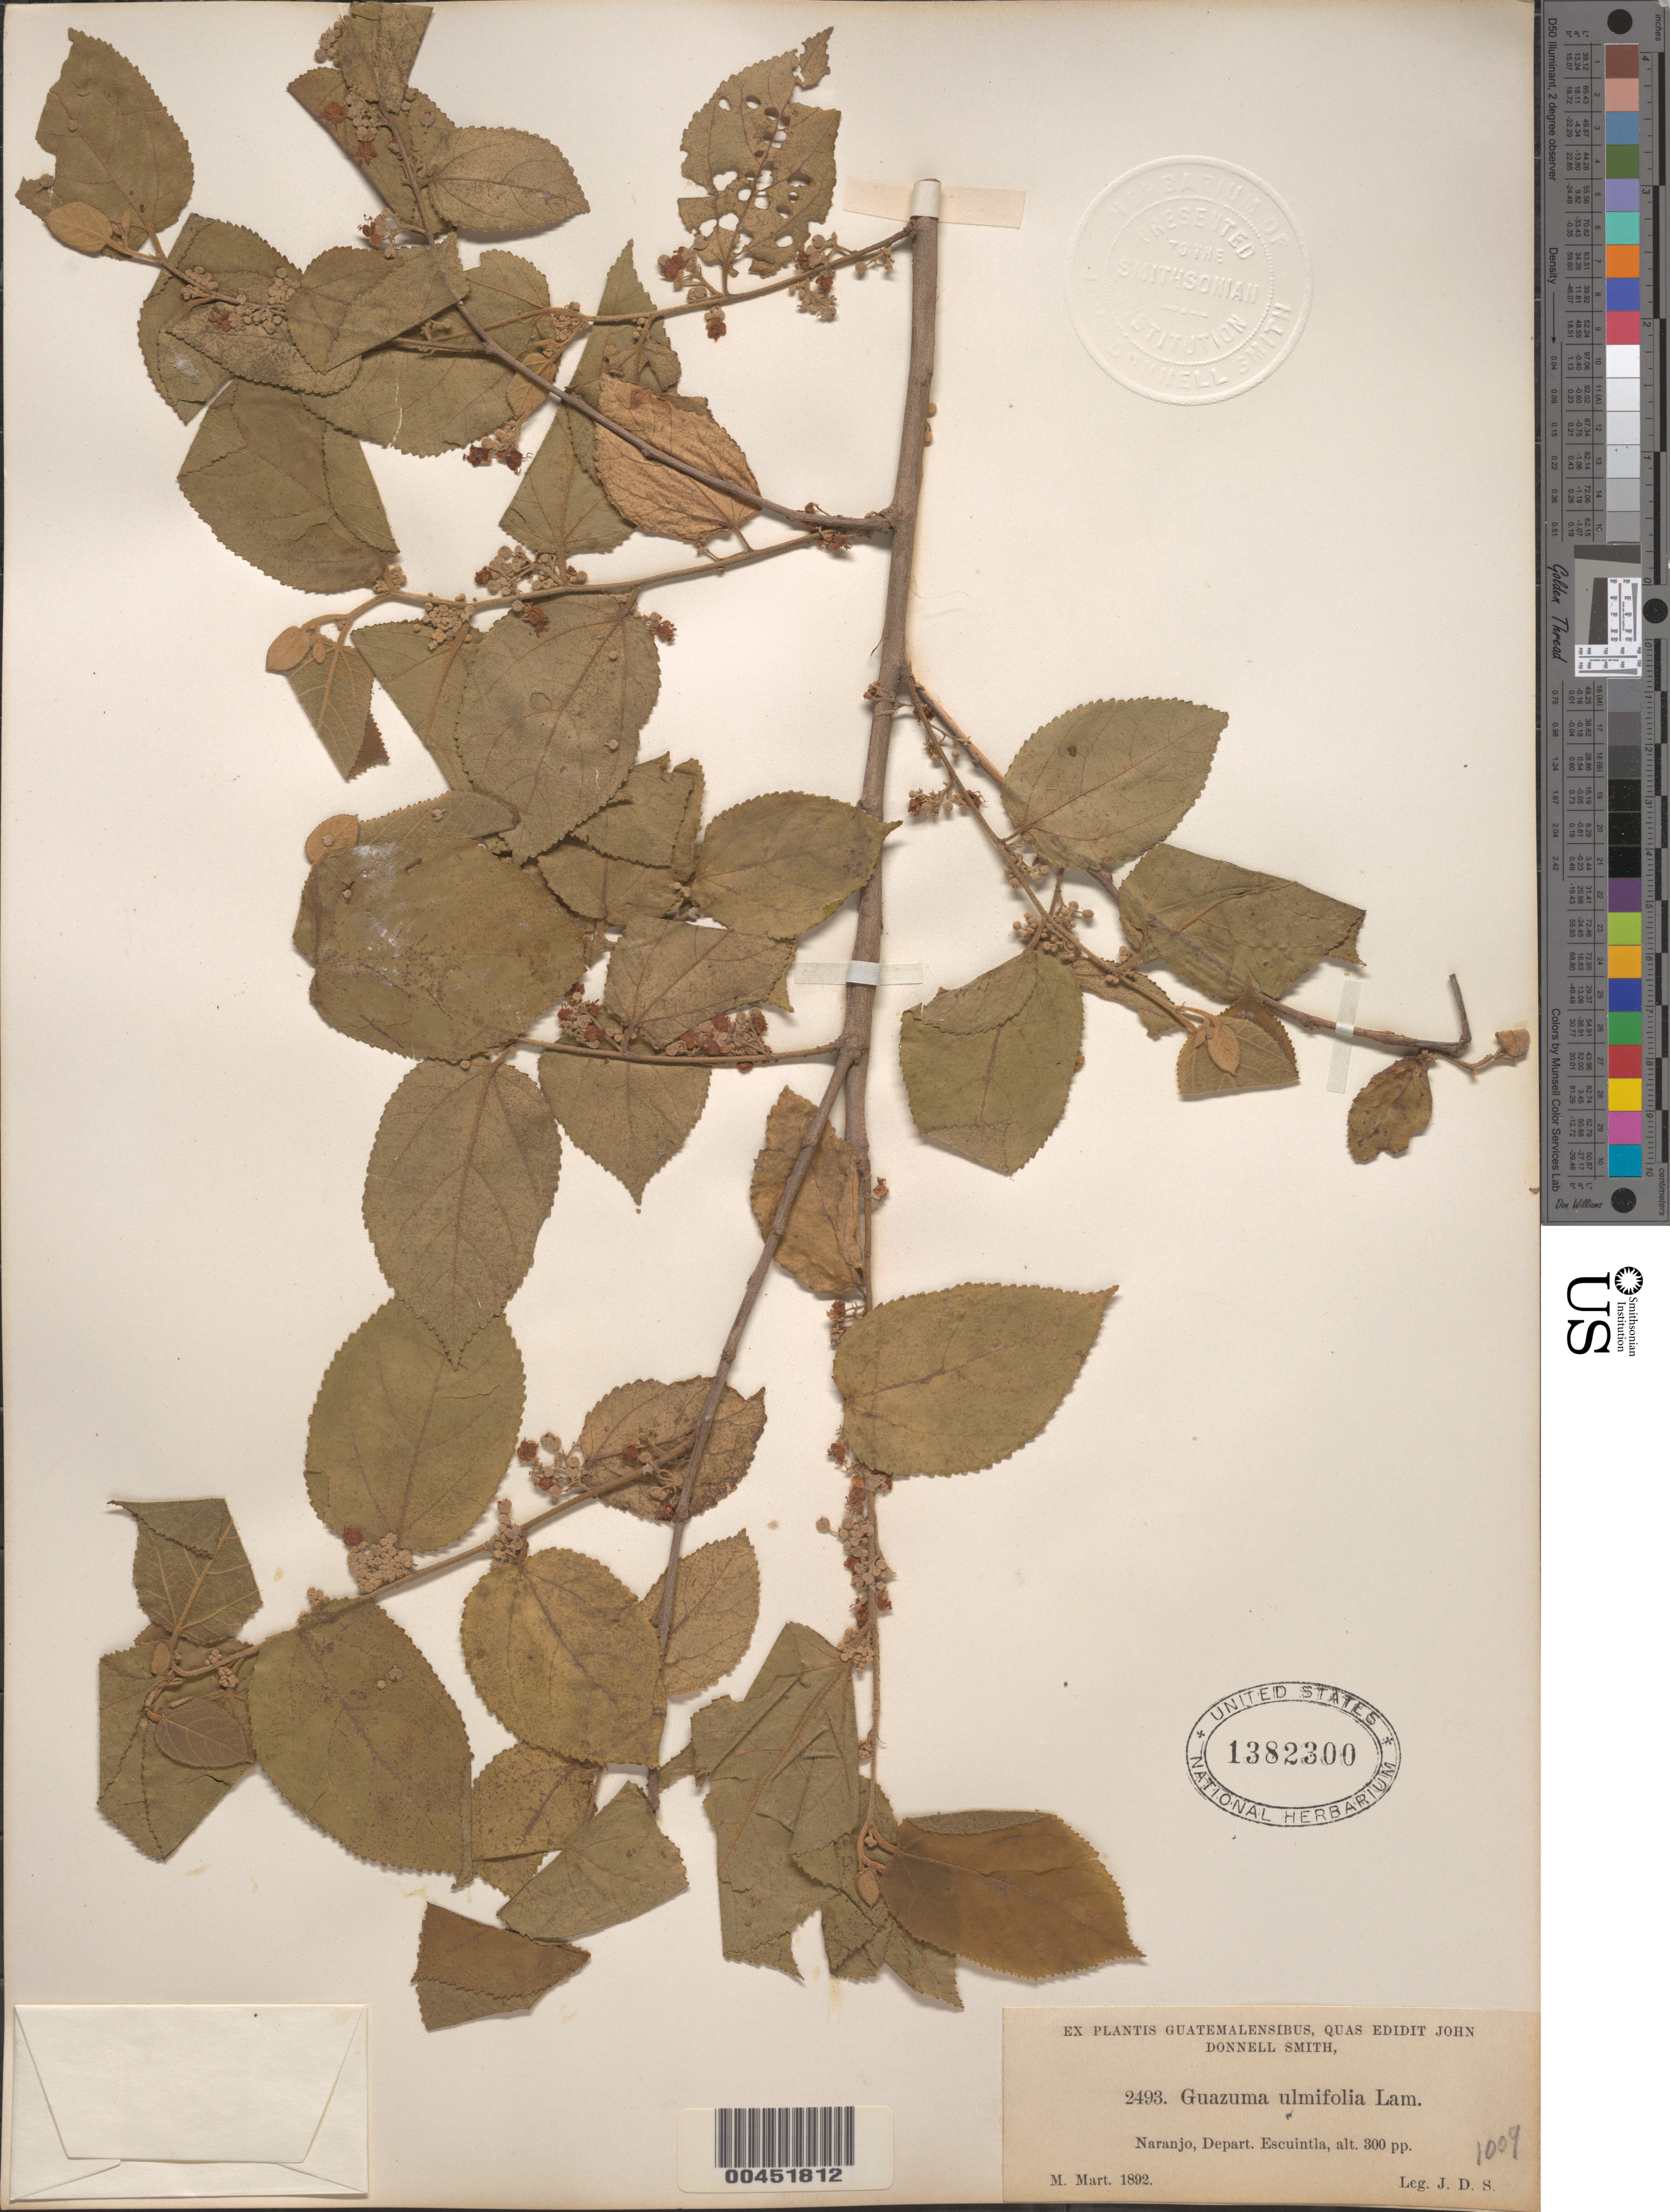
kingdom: Plantae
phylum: Tracheophyta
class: Magnoliopsida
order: Malvales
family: Malvaceae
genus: Guazuma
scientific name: Guazuma ulmifolia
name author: Lam.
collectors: J. Donnell Smith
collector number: ex Pl. Guat. 2493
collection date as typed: Mar 1892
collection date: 1892-03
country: Guatemala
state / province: Escuintla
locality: Naranjo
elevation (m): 300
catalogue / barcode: US 1382300